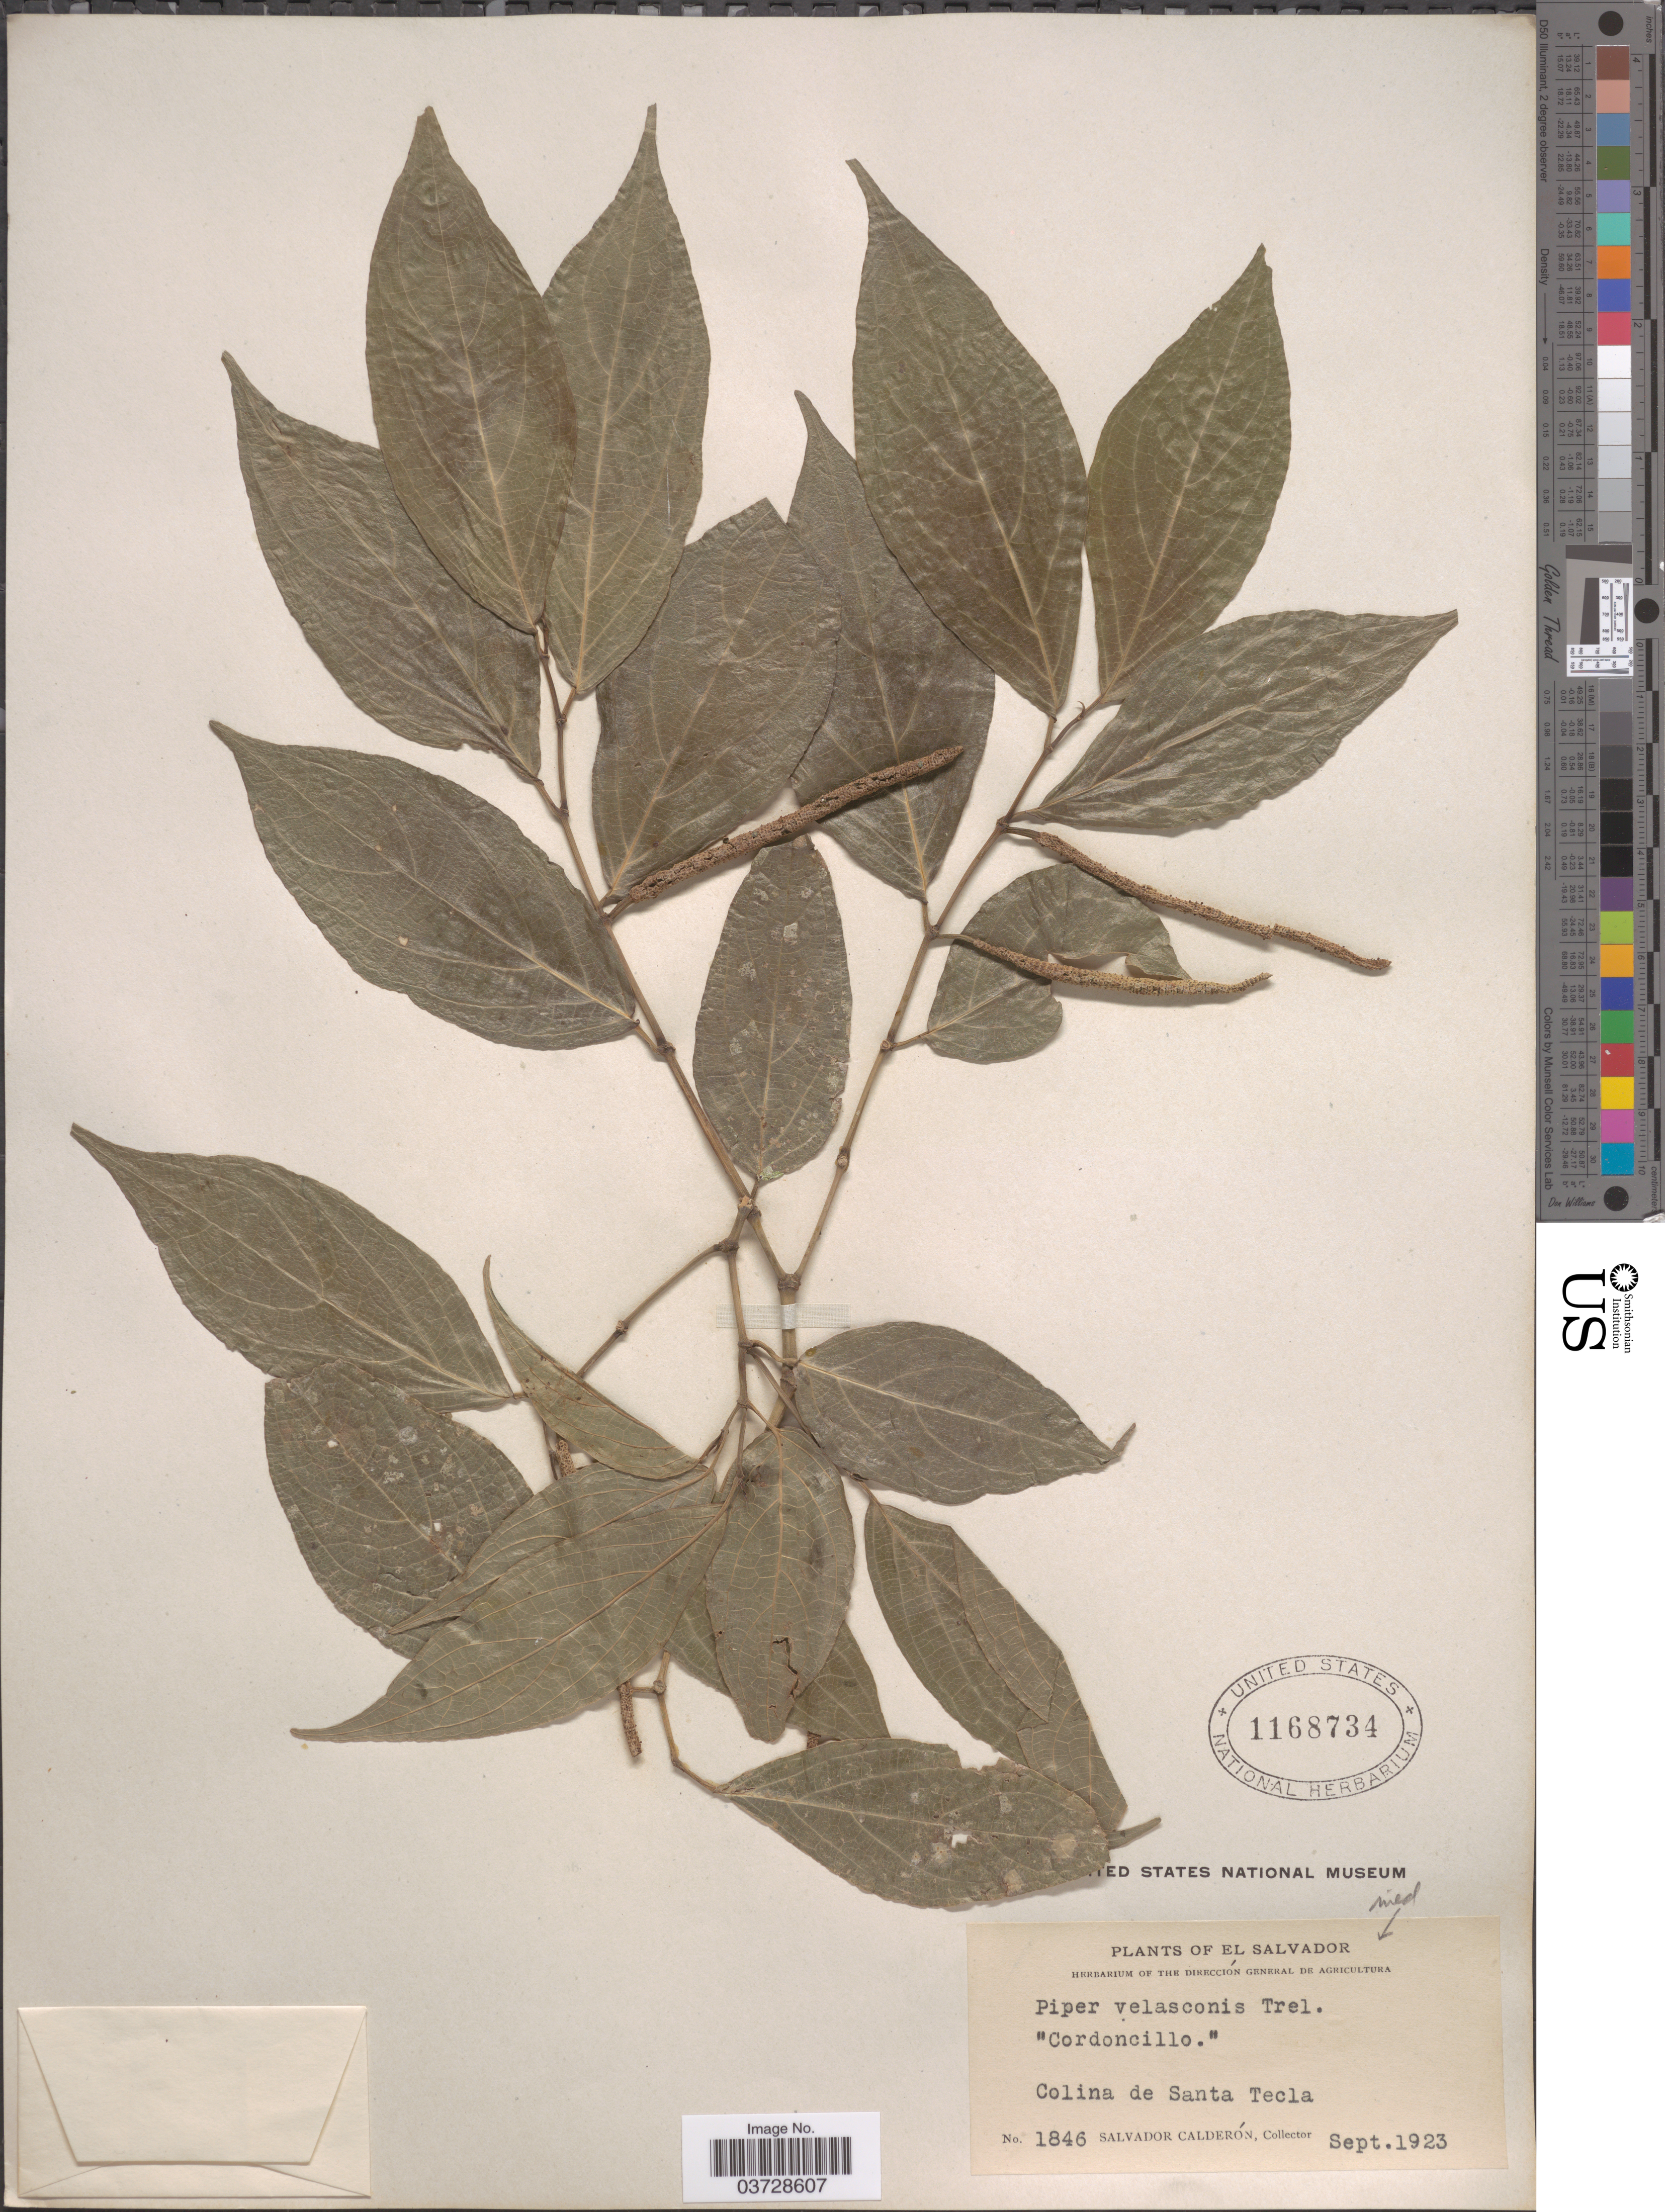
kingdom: Plantae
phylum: Tracheophyta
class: Magnoliopsida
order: Piperales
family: Piperaceae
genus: Piper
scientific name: Piper sp.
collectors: S. Calderón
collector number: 1846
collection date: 1923-09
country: El Salvador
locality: Colina de Santa Tecla.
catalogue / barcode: US 1168734